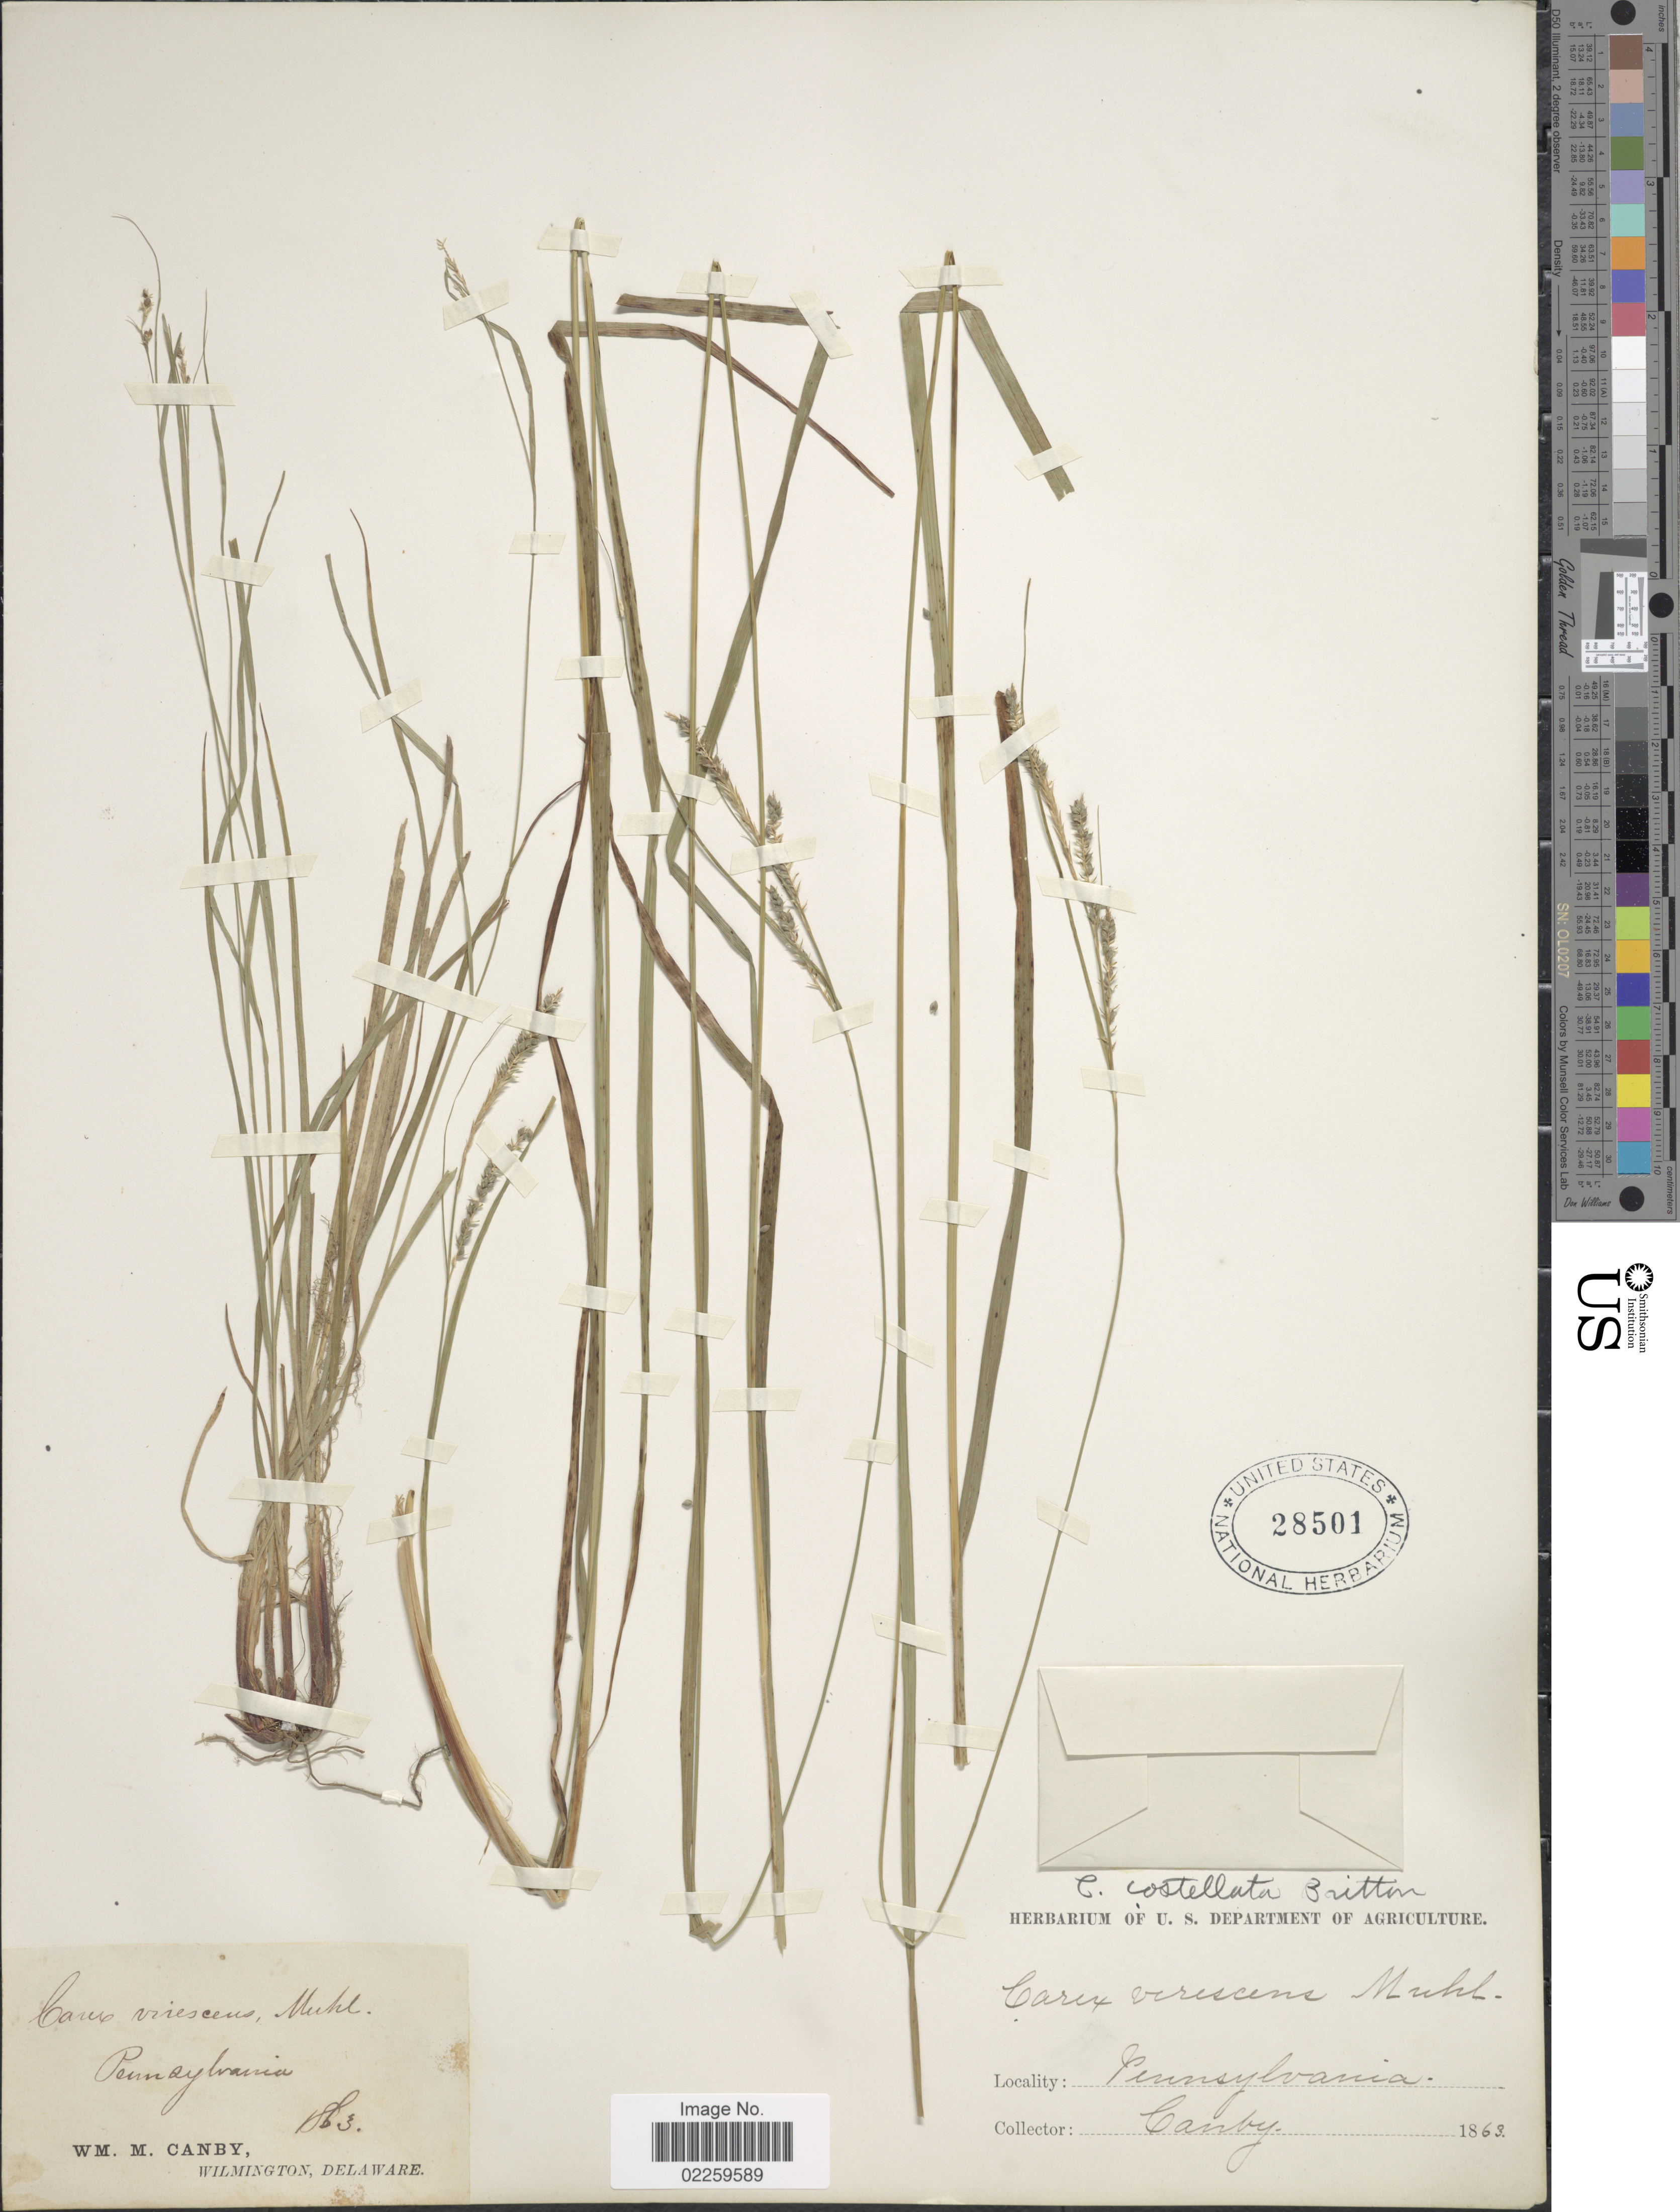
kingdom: Plantae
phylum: Tracheophyta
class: Liliopsida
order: Poales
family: Cyperaceae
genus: Carex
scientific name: Carex virescens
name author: Muhl. ex Willd.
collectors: W. M. Canby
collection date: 1863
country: United States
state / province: Pennsylvania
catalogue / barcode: US 28501